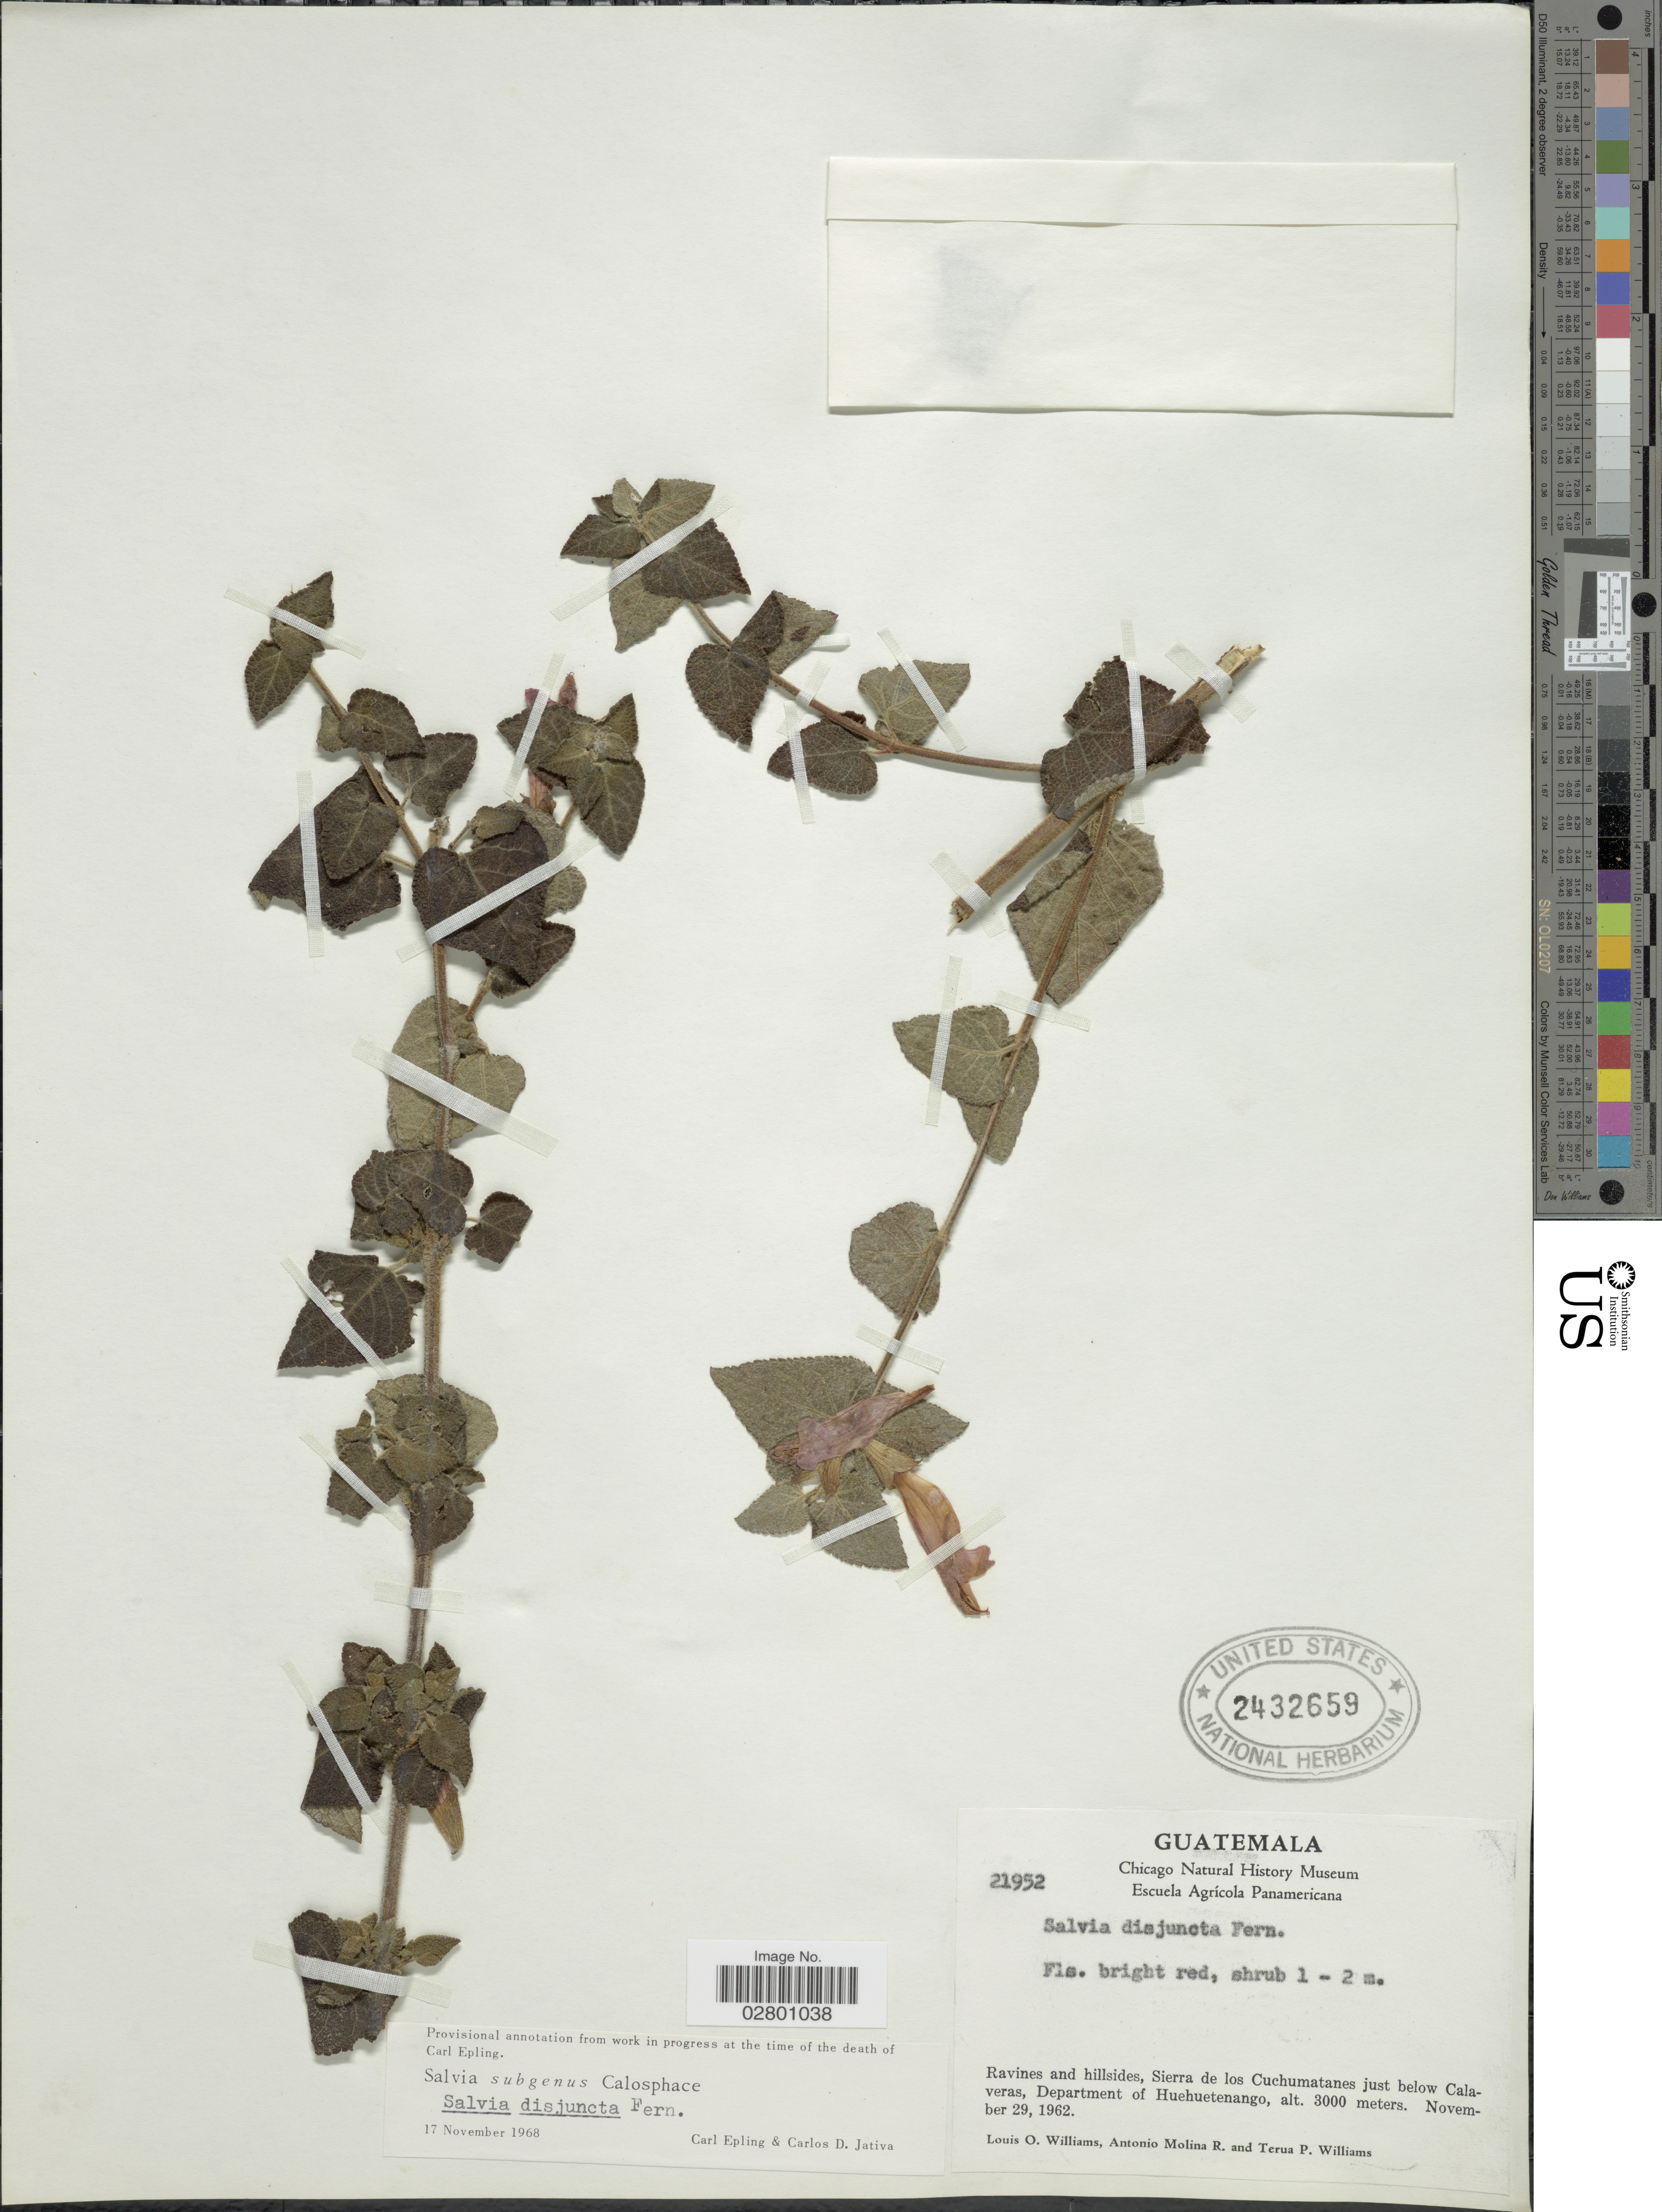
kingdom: Plantae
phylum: Tracheophyta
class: Magnoliopsida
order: Lamiales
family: Lamiaceae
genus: Salvia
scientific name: Salvia disjuncta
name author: Fernald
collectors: L. O. Williams, A. Molina R. & T. P. Williams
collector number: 21952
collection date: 1962-11-29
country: Guatemala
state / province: Huehuetenango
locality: Ravines and hillsides, Sierra de los Cuchumatanes just below Calaveras, Department of Huehuetenango.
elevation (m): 3000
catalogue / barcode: US 2432659